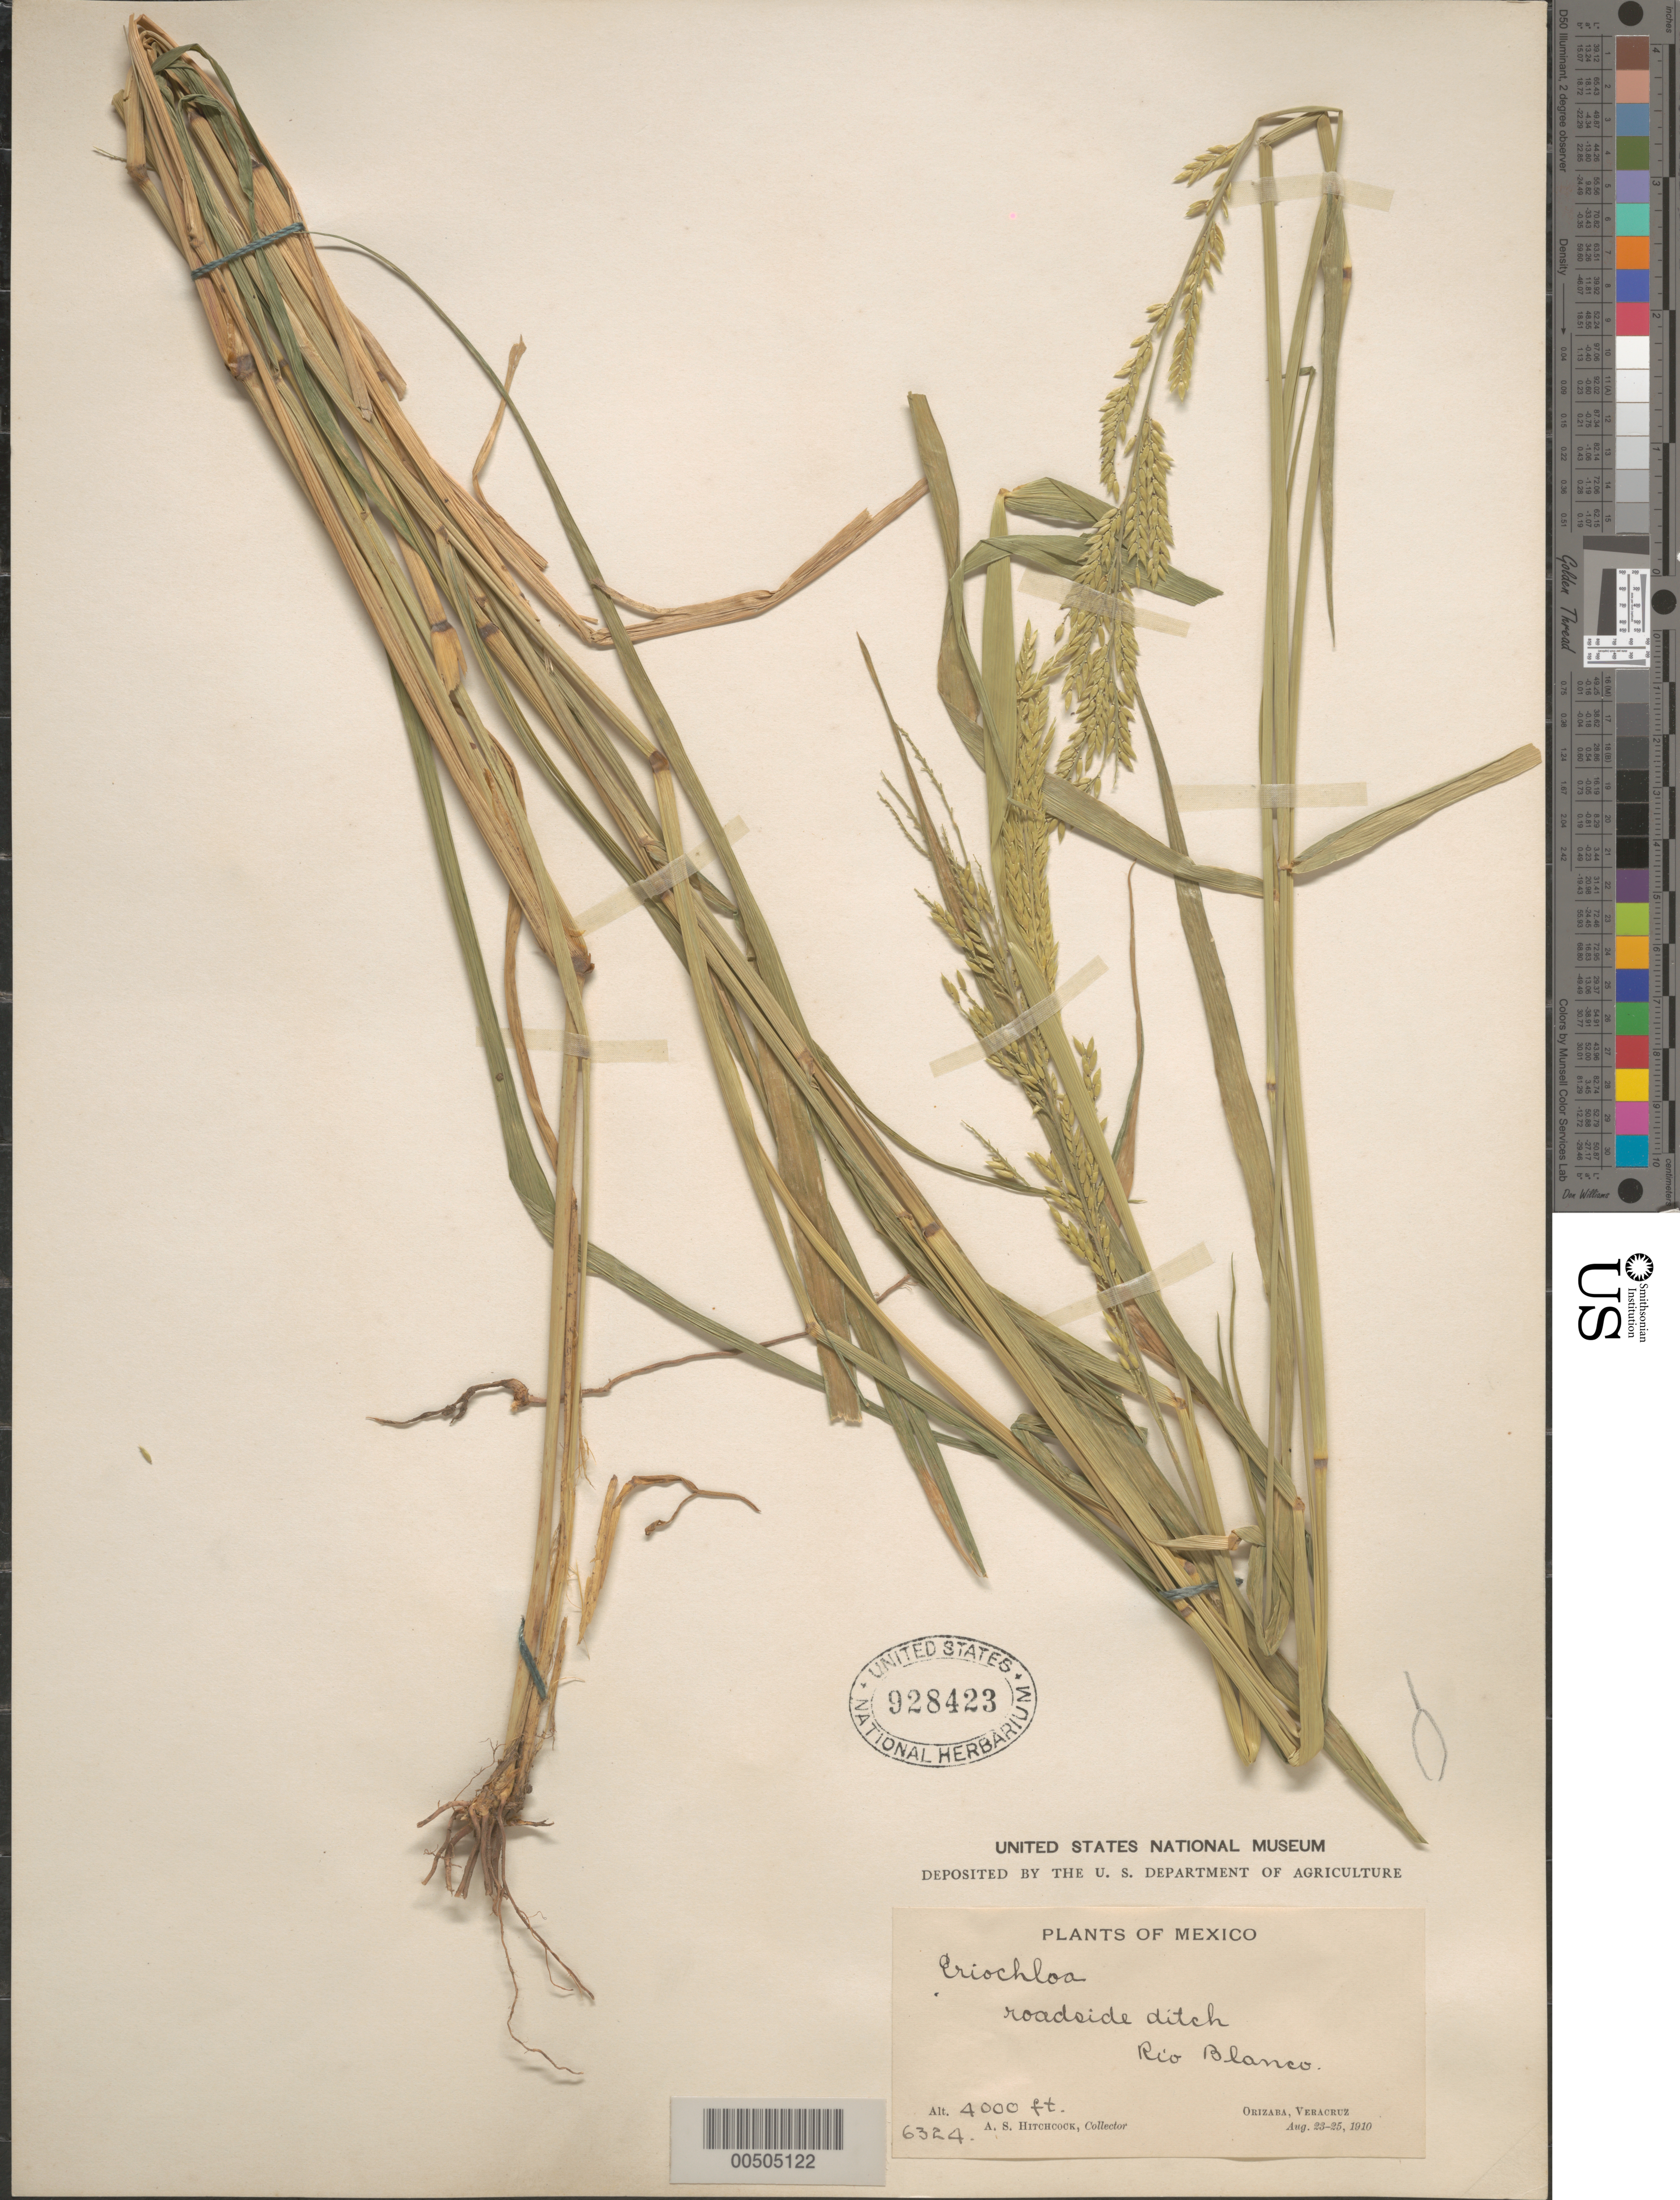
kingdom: Plantae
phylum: Tracheophyta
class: Liliopsida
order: Poales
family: Poaceae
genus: Eriochloa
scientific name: Eriochloa punctata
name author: (L.) Desv. ex Ham.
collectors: A. S. Hitchcock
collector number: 6324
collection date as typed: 23 Aug 1910 to 25 Aug 1910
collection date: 1910-08-23/1910-08-25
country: Mexico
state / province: Veracruz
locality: Orizaba, Rio Blanco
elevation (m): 1219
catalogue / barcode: US 928423